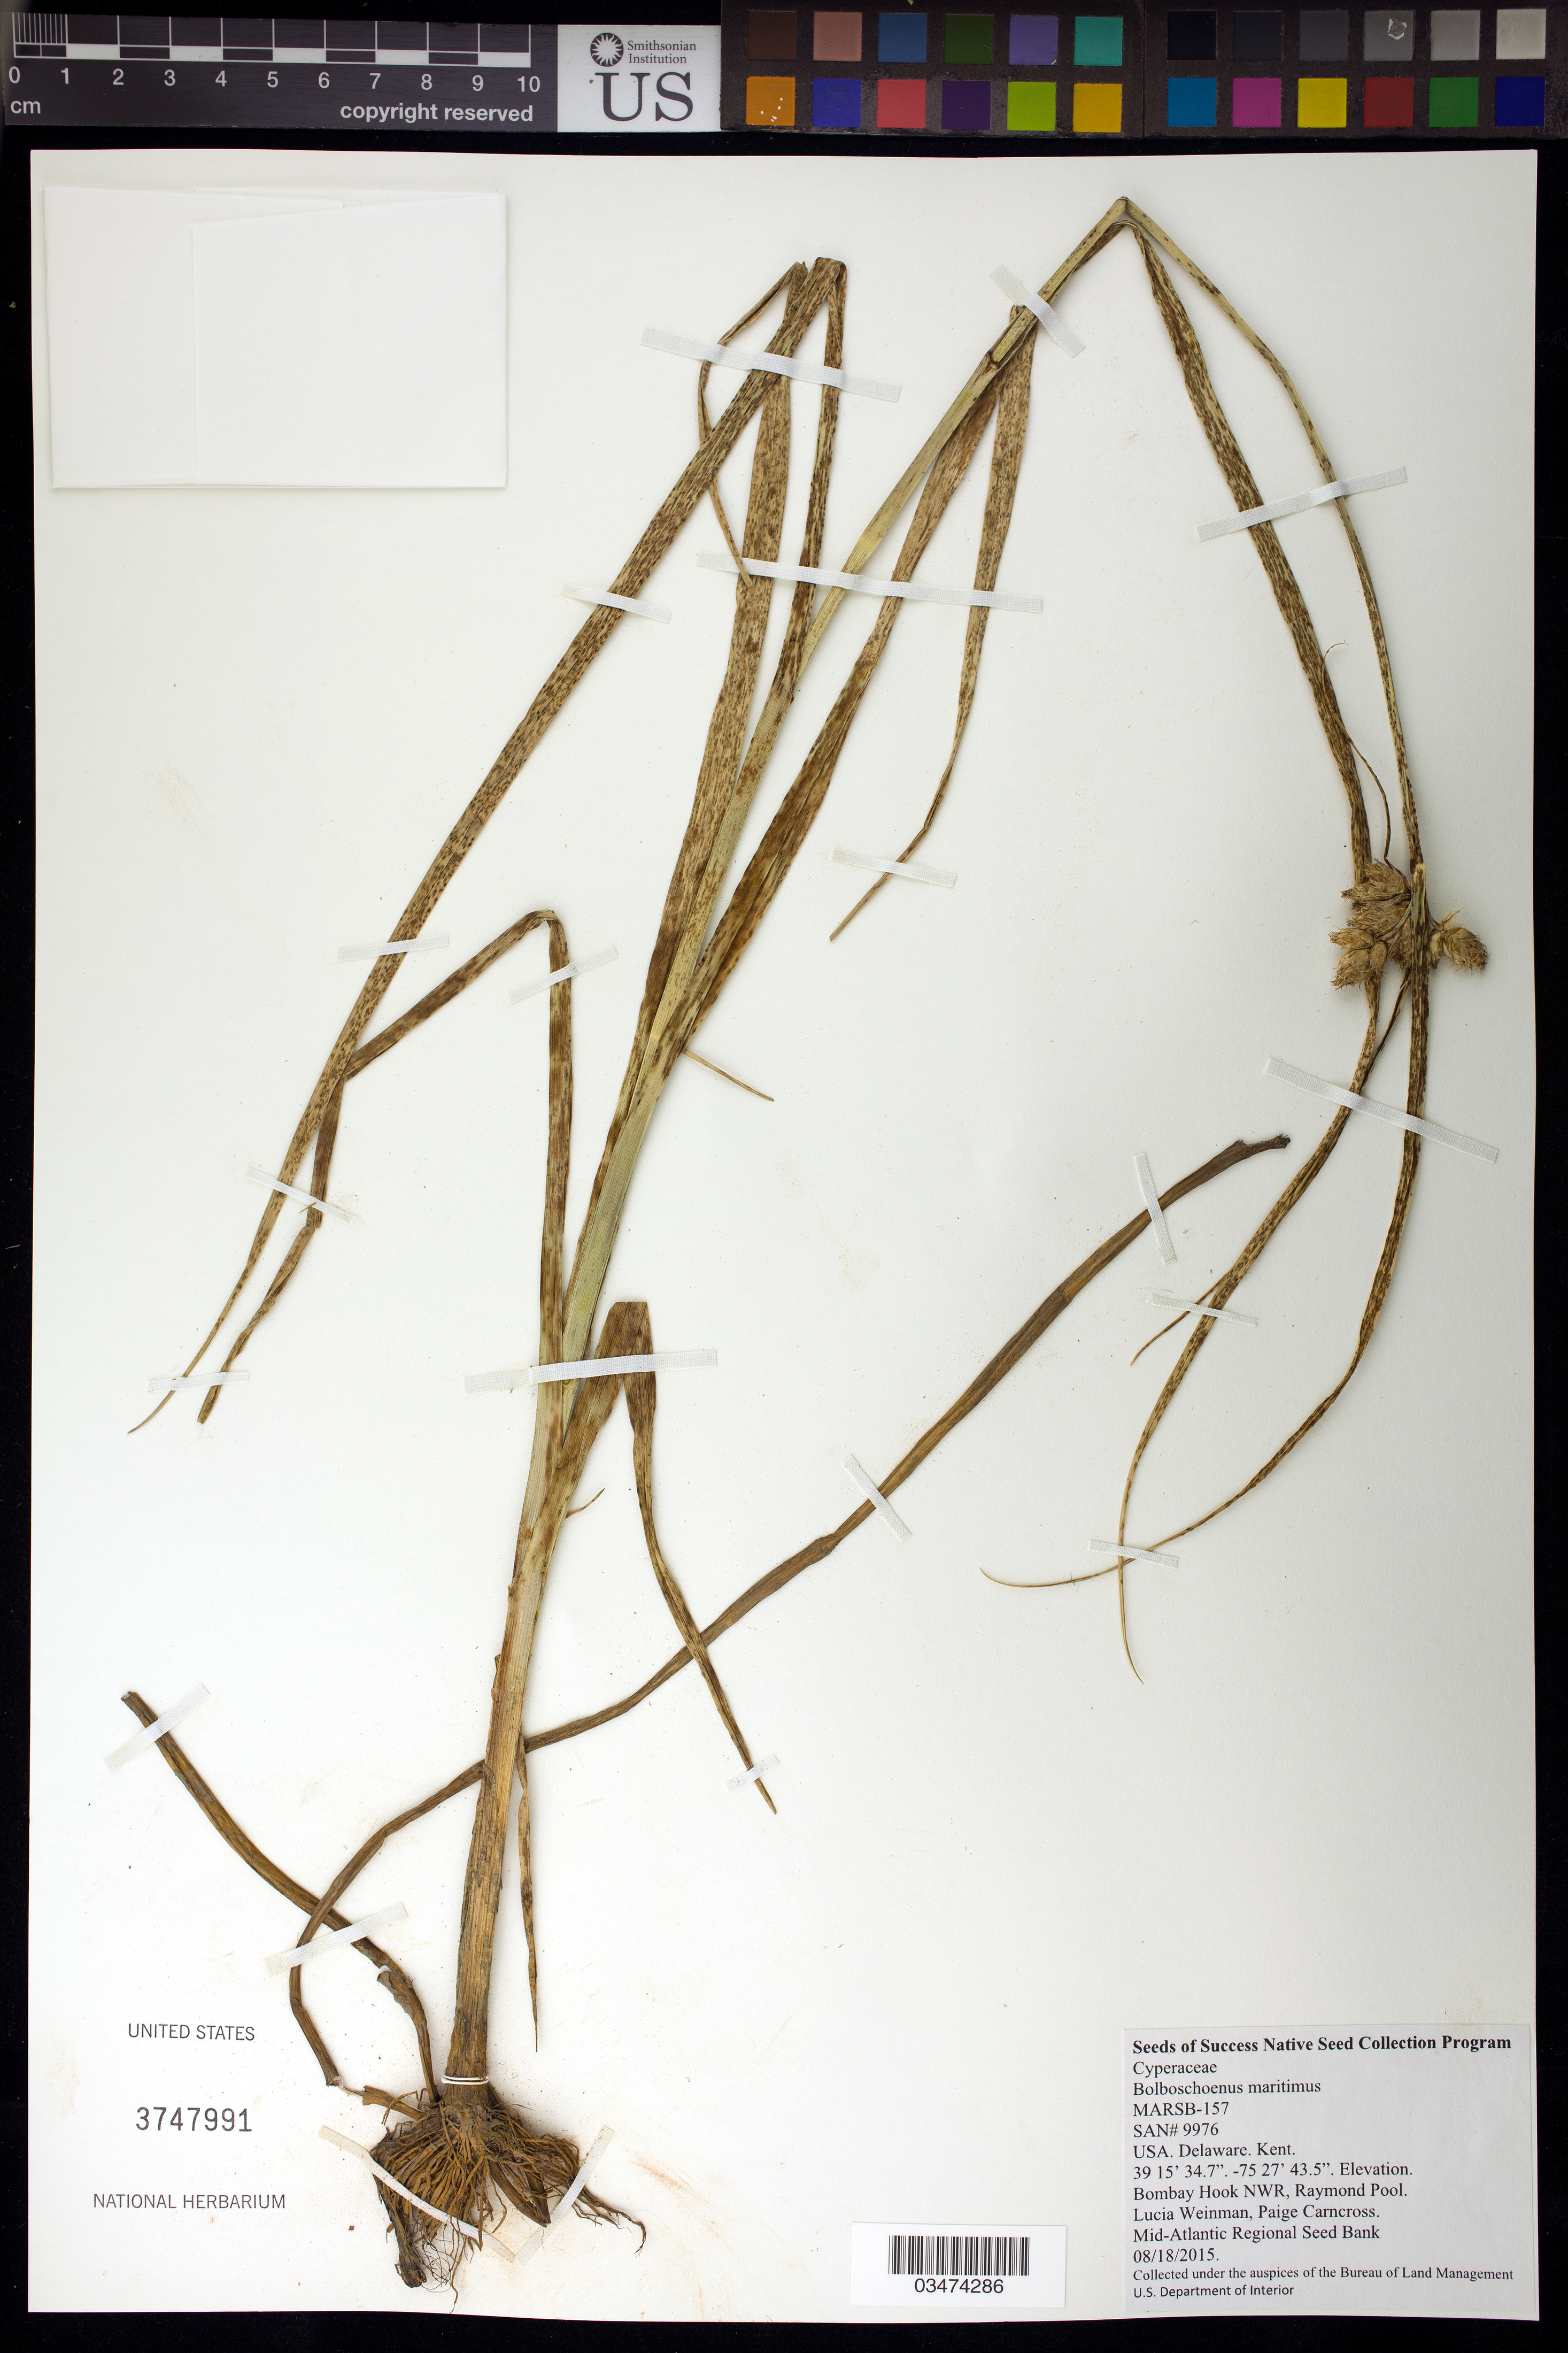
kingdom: Plantae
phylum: Tracheophyta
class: Liliopsida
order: Poales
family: Cyperaceae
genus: Bolboschoenus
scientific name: Bolboschoenus maritimus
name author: (L.) Palla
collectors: L. Weinman & P. Carncross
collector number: MARSB-157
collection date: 2015-08-18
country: United States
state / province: Delaware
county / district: Kent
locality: Bombay Hook NWR, Raymond Pool.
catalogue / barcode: US 3747991